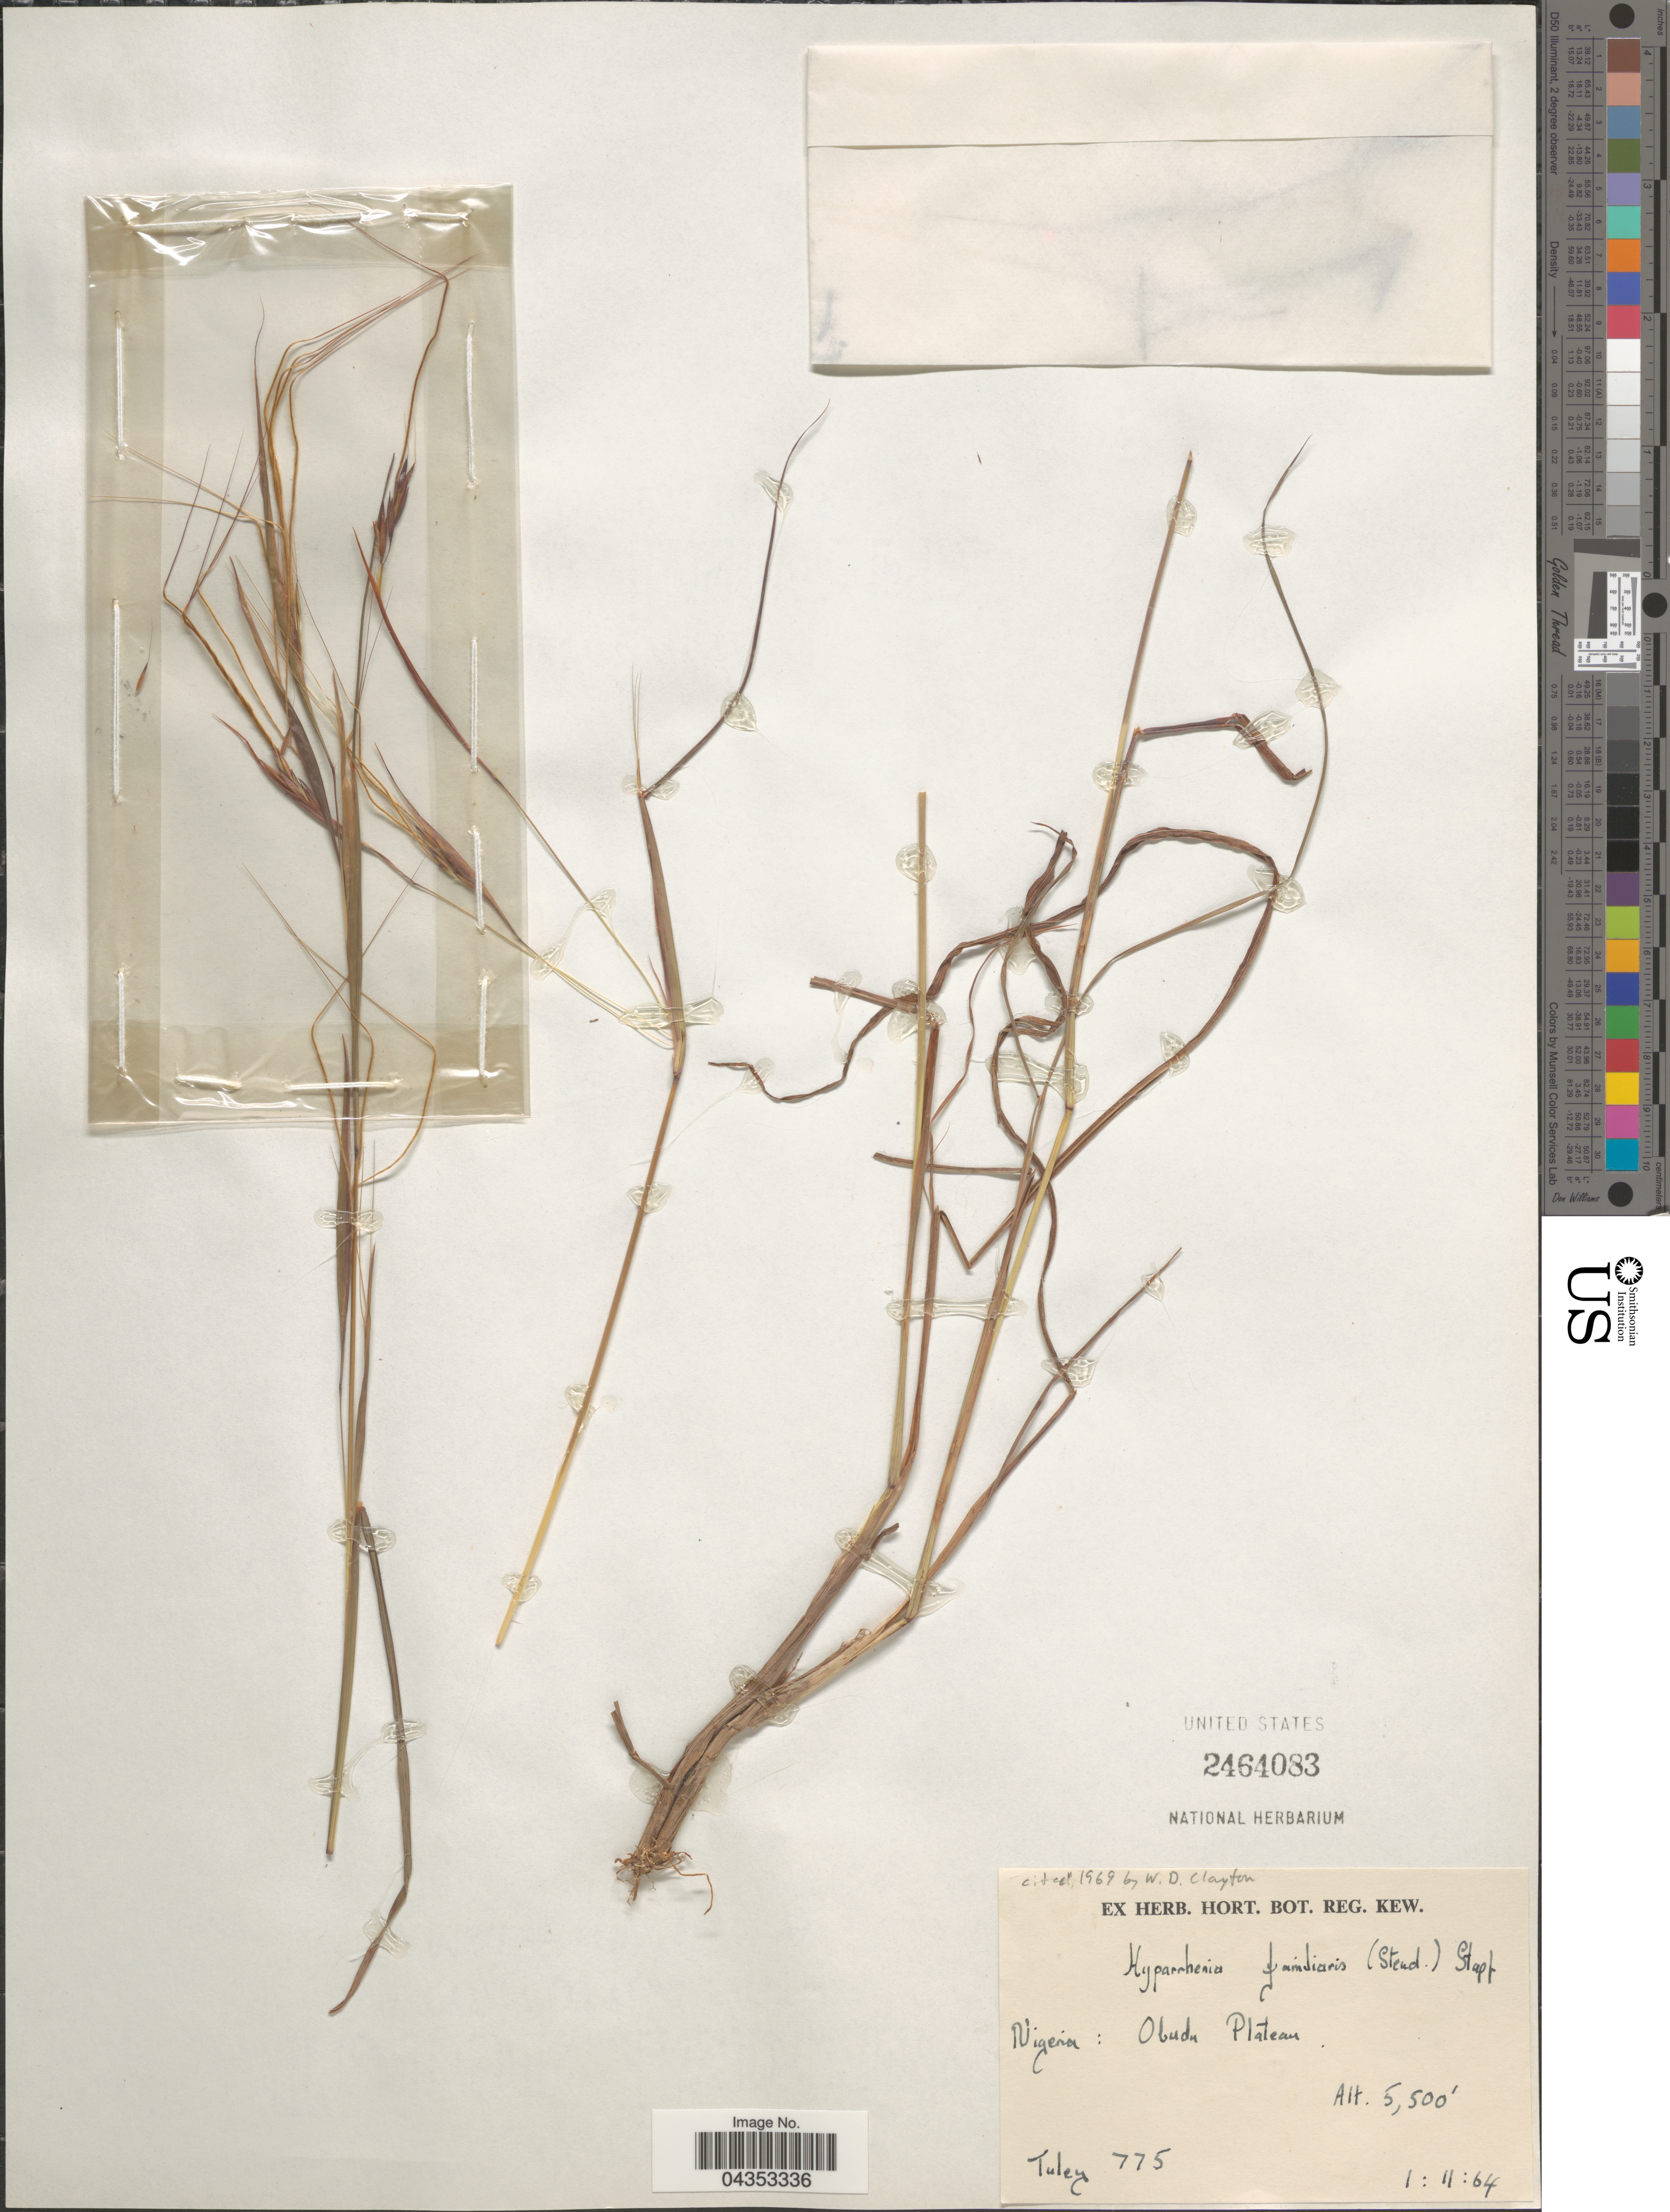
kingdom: Plantae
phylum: Tracheophyta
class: Liliopsida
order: Poales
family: Poaceae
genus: Hyparrhenia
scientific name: Hyparrhenia familiaris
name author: (Steud.) Stapf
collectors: -. Tuley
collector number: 775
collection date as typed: Transcribed d/m/y: 1/11/64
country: Nigeria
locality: Obudu Plateau.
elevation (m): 1676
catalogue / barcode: US 2464083